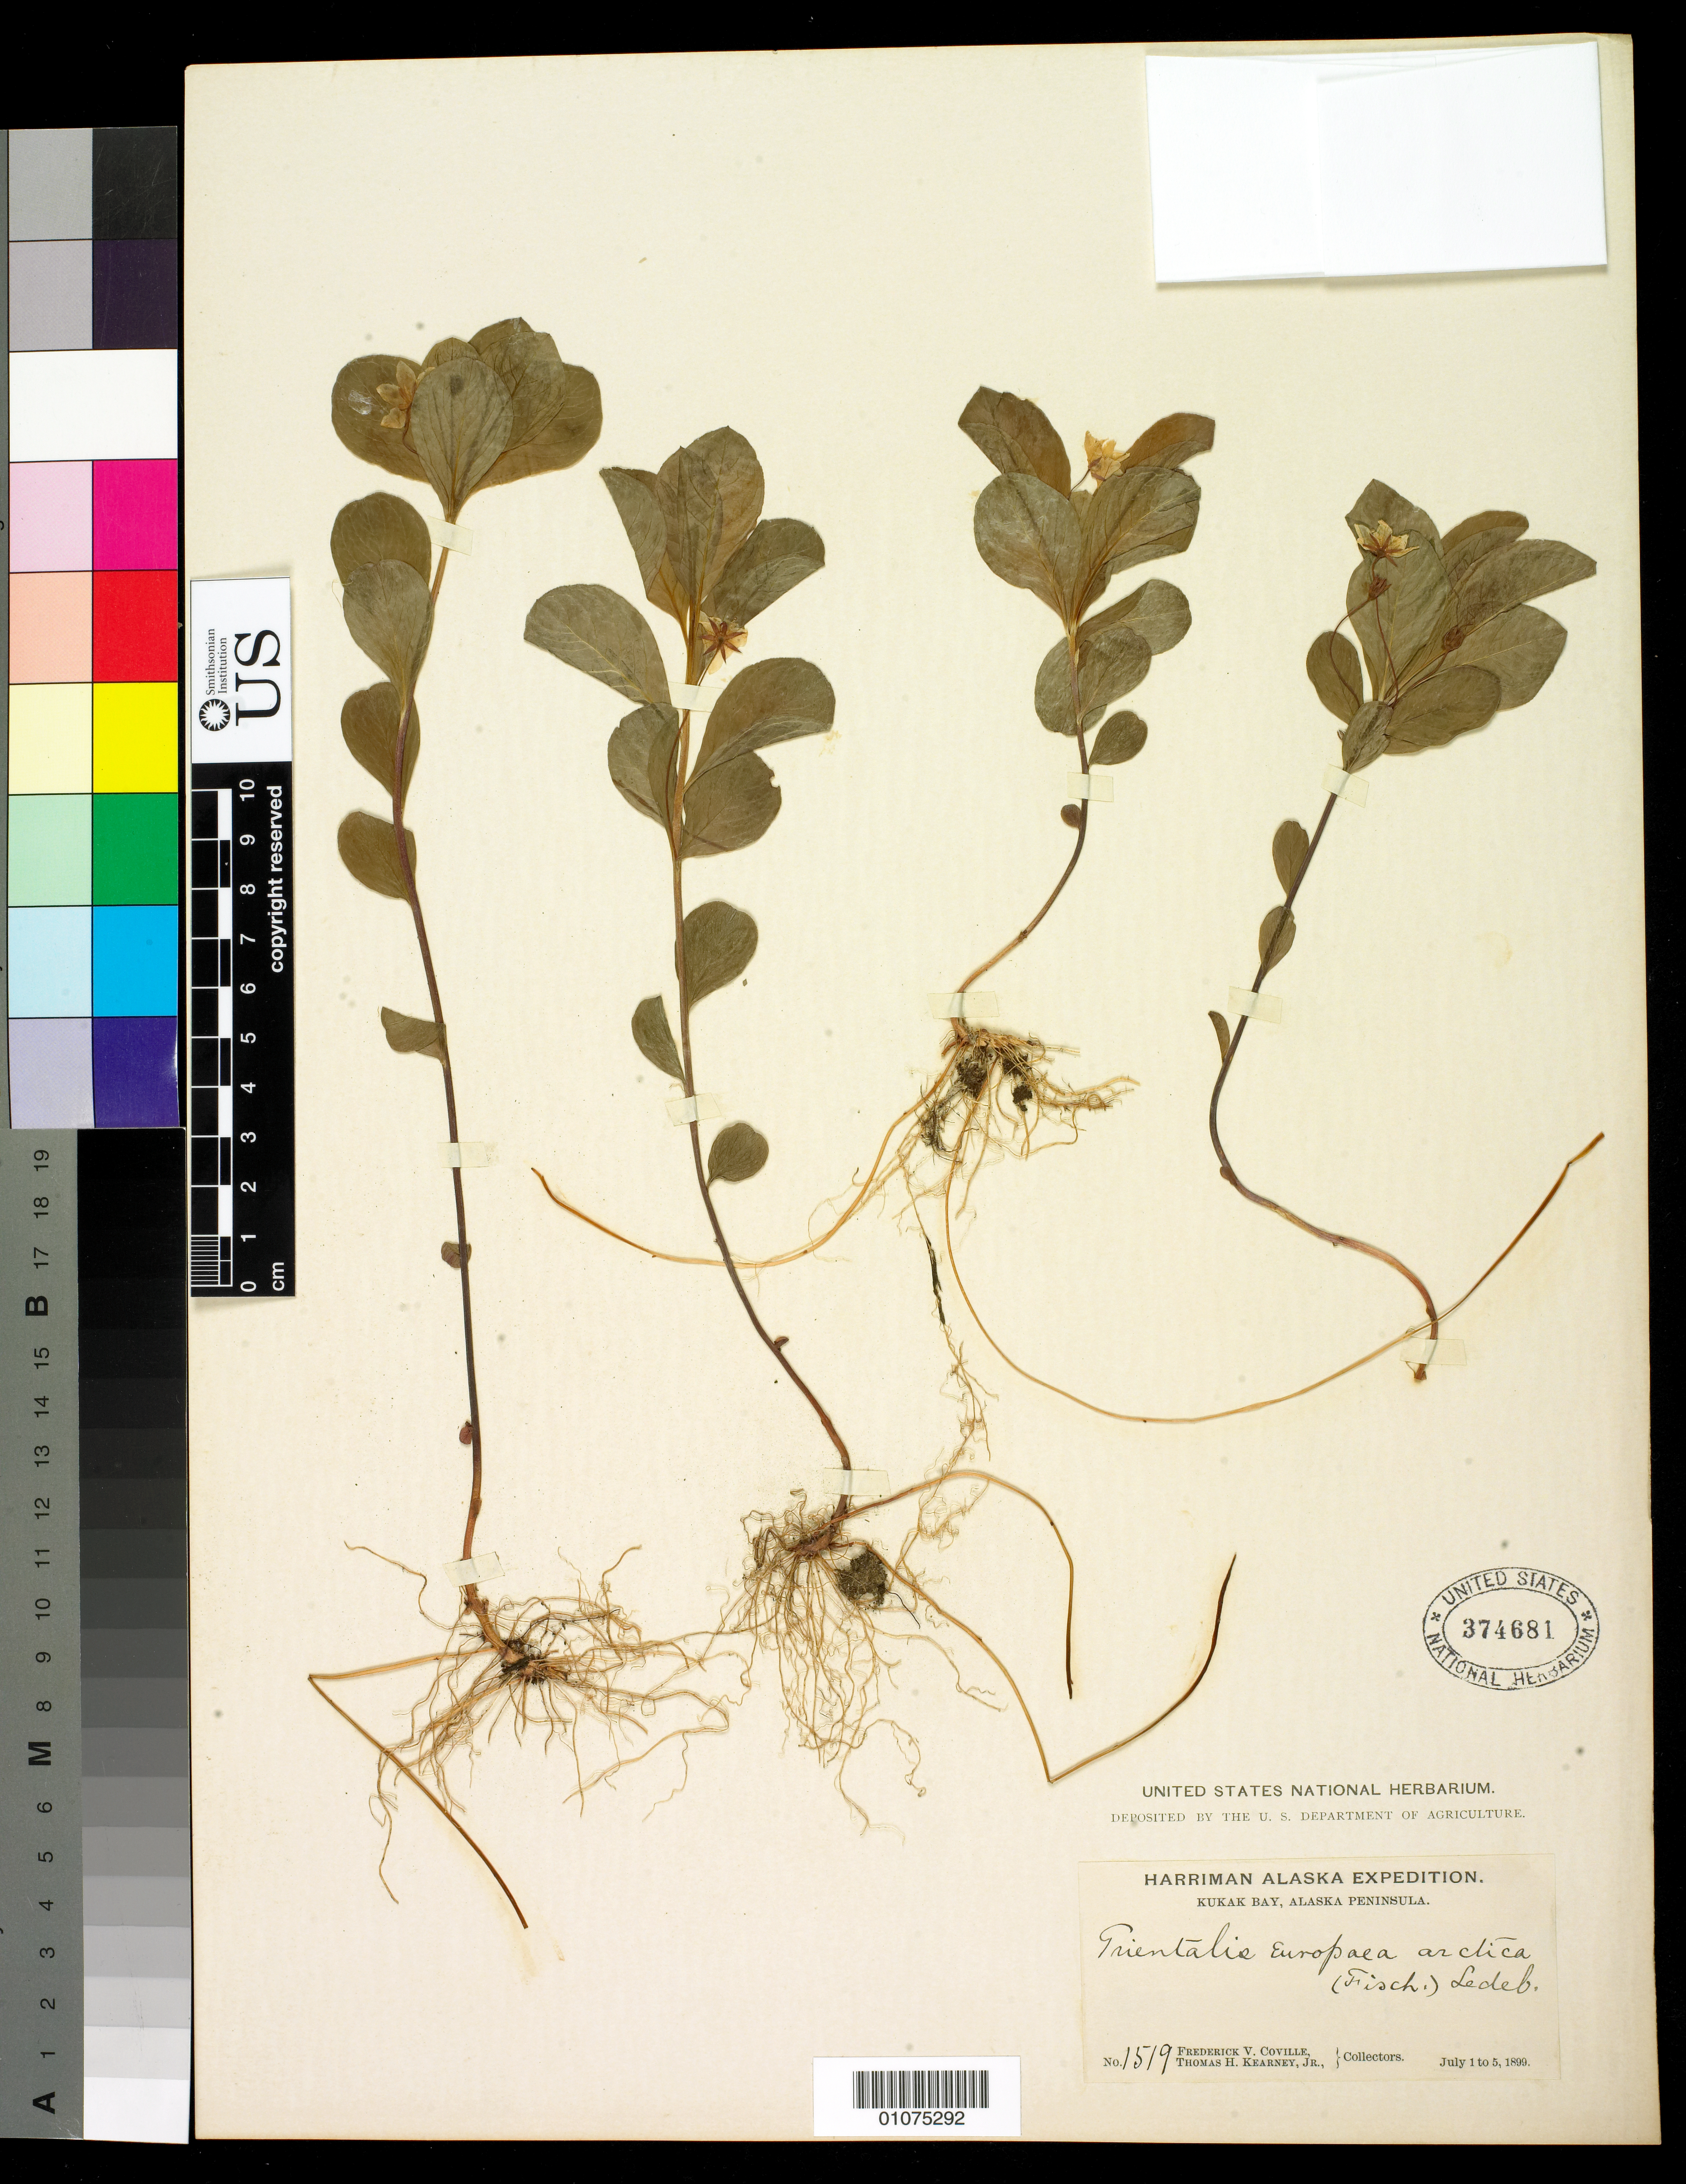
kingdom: Plantae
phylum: Tracheophyta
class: Magnoliopsida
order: Ericales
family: Primulaceae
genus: Trientalis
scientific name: Trientalis europaea subsp. arctica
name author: (Fisch. ex Hook.) Hultén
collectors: F. V. Coville & T. H. Kearney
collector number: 1519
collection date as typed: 1 Jul 1899 to 5 Jul 1899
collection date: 1899-07-01/1899-07-05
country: United States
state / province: Alaska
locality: Kukak Bay, Alaska Peninsula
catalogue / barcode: US 374681